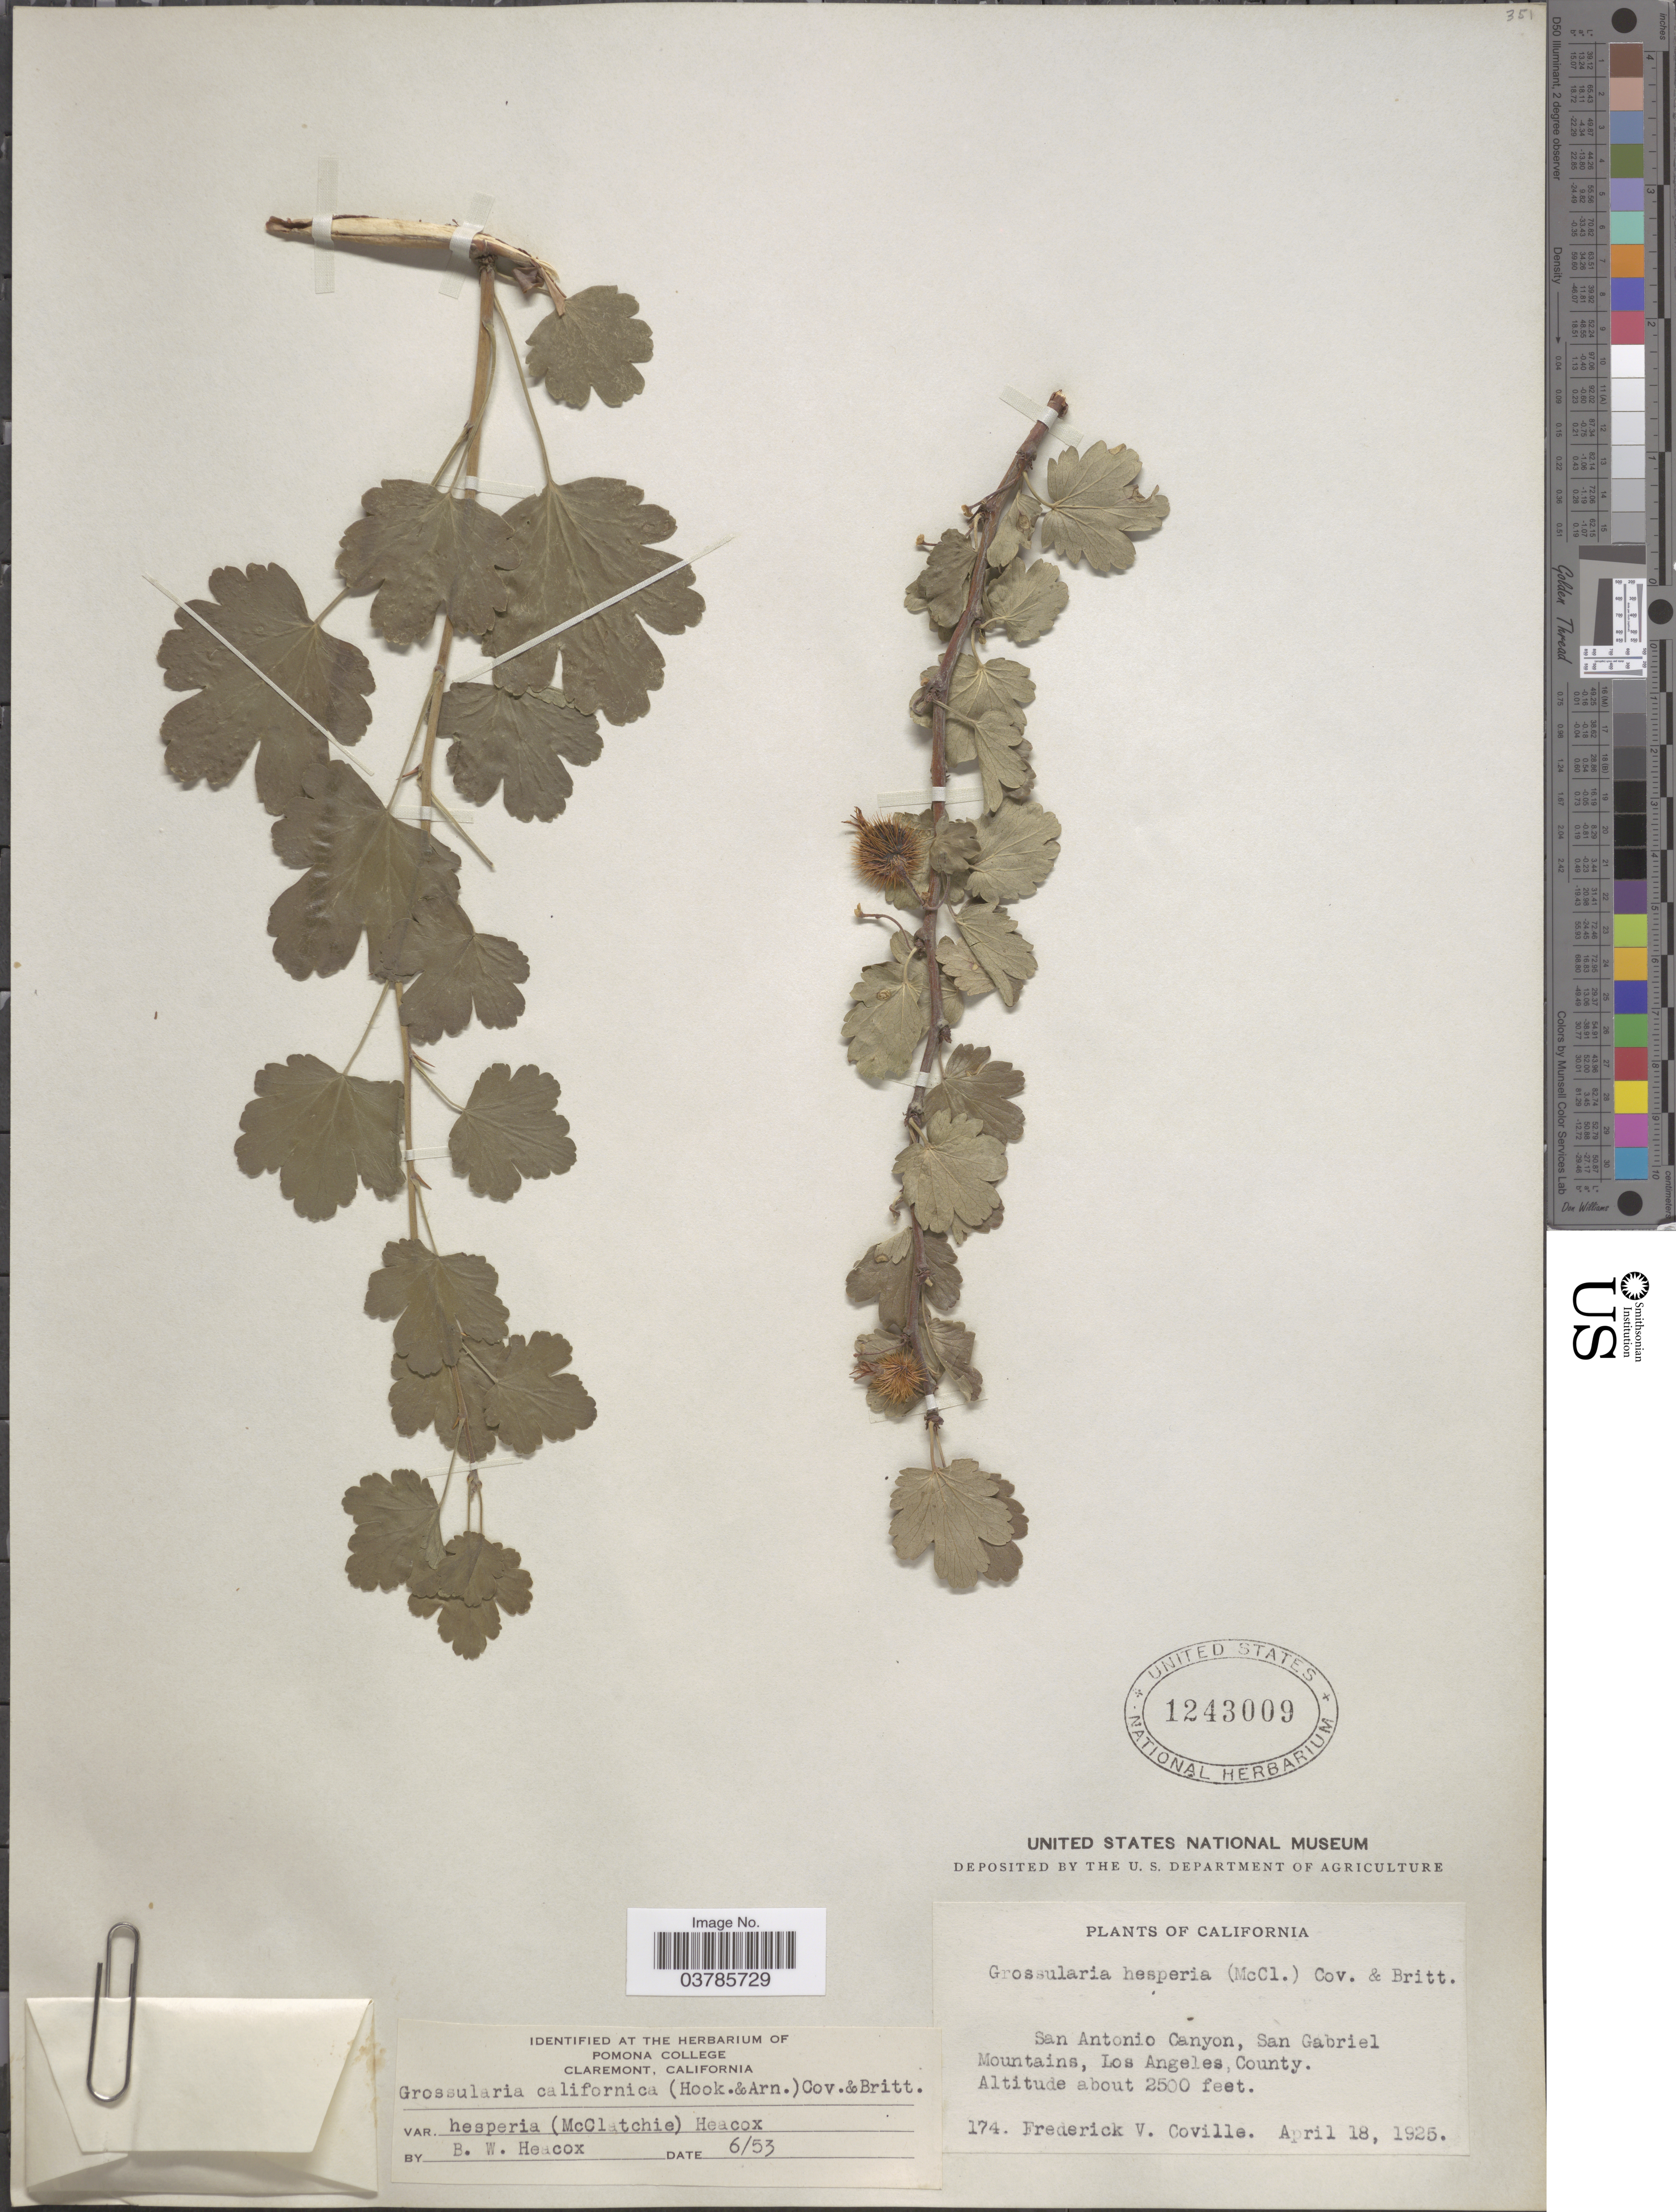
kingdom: Plantae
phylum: Tracheophyta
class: Magnoliopsida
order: Saxifragales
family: Grossulariaceae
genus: Ribes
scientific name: Ribes californicum var. hesperium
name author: (McClatchie) Jeps.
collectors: F. V. Coville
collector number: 174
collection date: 1925-04-18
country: United States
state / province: California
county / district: Los Angeles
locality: San Antonio Canyon, San Gabriel Mountains, Los Angeles County.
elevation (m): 762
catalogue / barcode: US 1243009